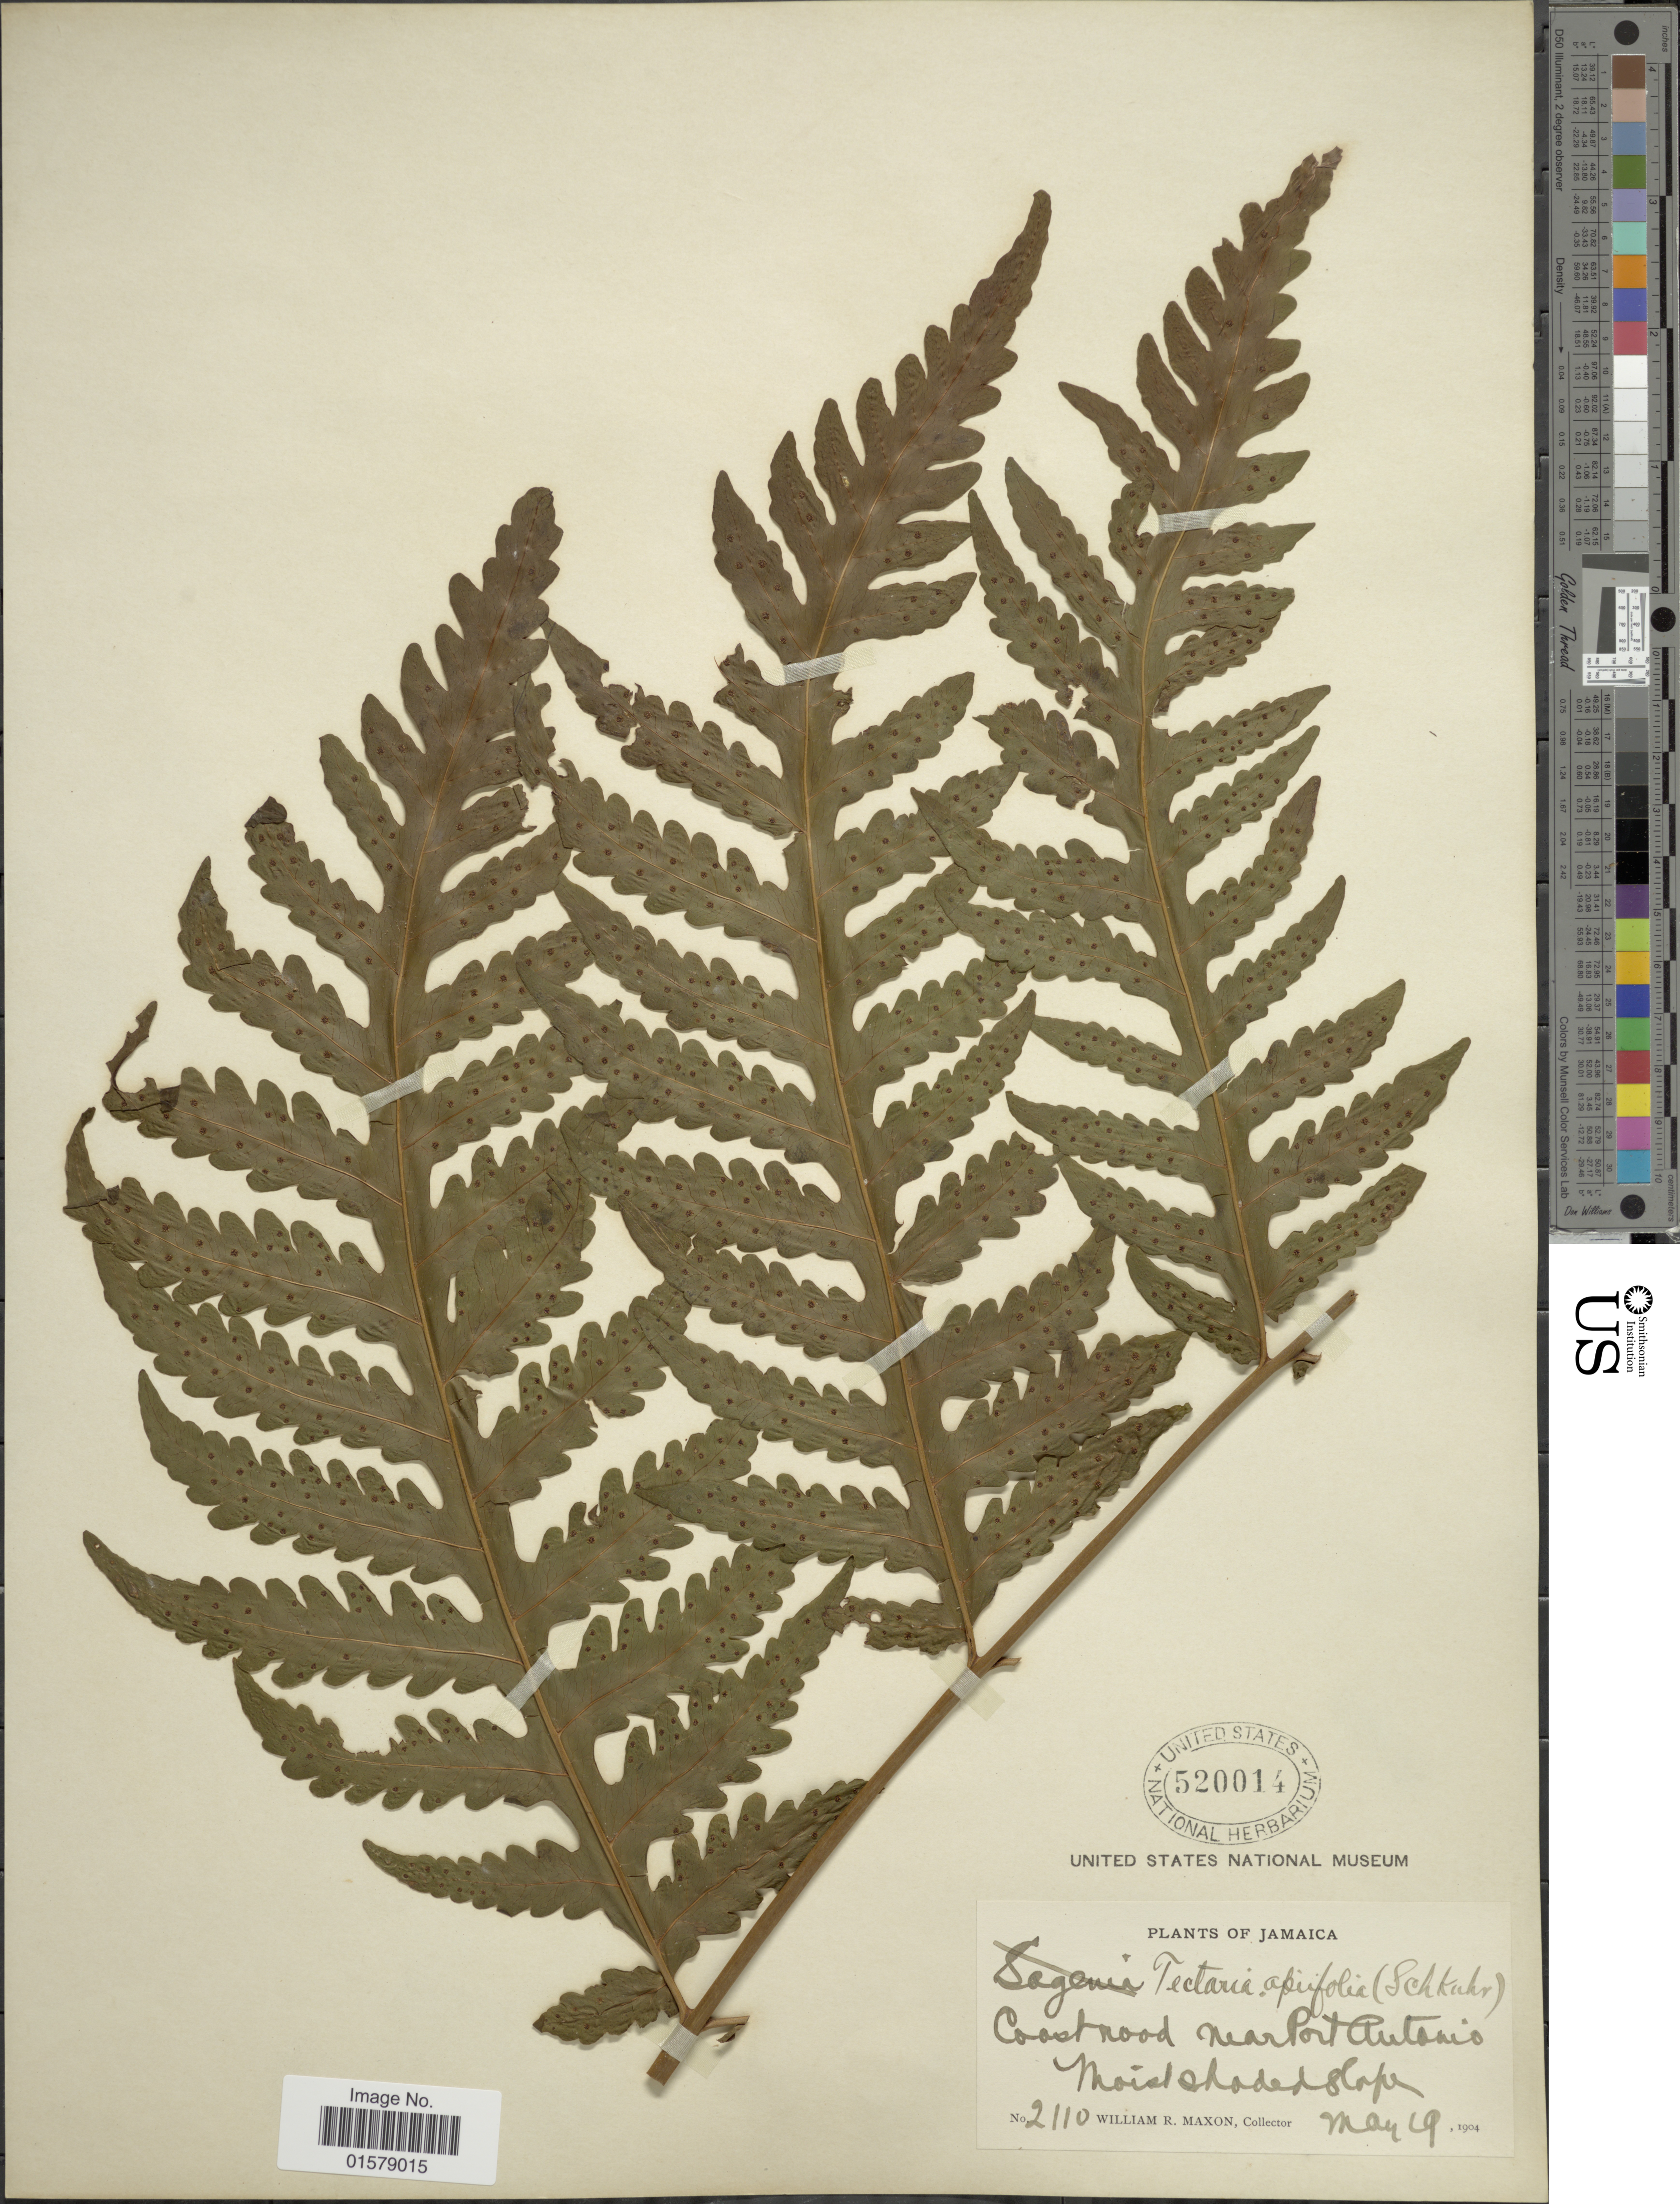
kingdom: Plantae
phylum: Tracheophyta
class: Polypodiopsida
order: Polypodiales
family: Tectariaceae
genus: Tectaria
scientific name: Tectaria apiifolia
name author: (Schkuhr) Copel.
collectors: W. R. Maxon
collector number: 2110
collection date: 1904-05-19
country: Jamaica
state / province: Portland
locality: Coast road near Port Antionio. Moist shaed slope.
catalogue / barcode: US 520014